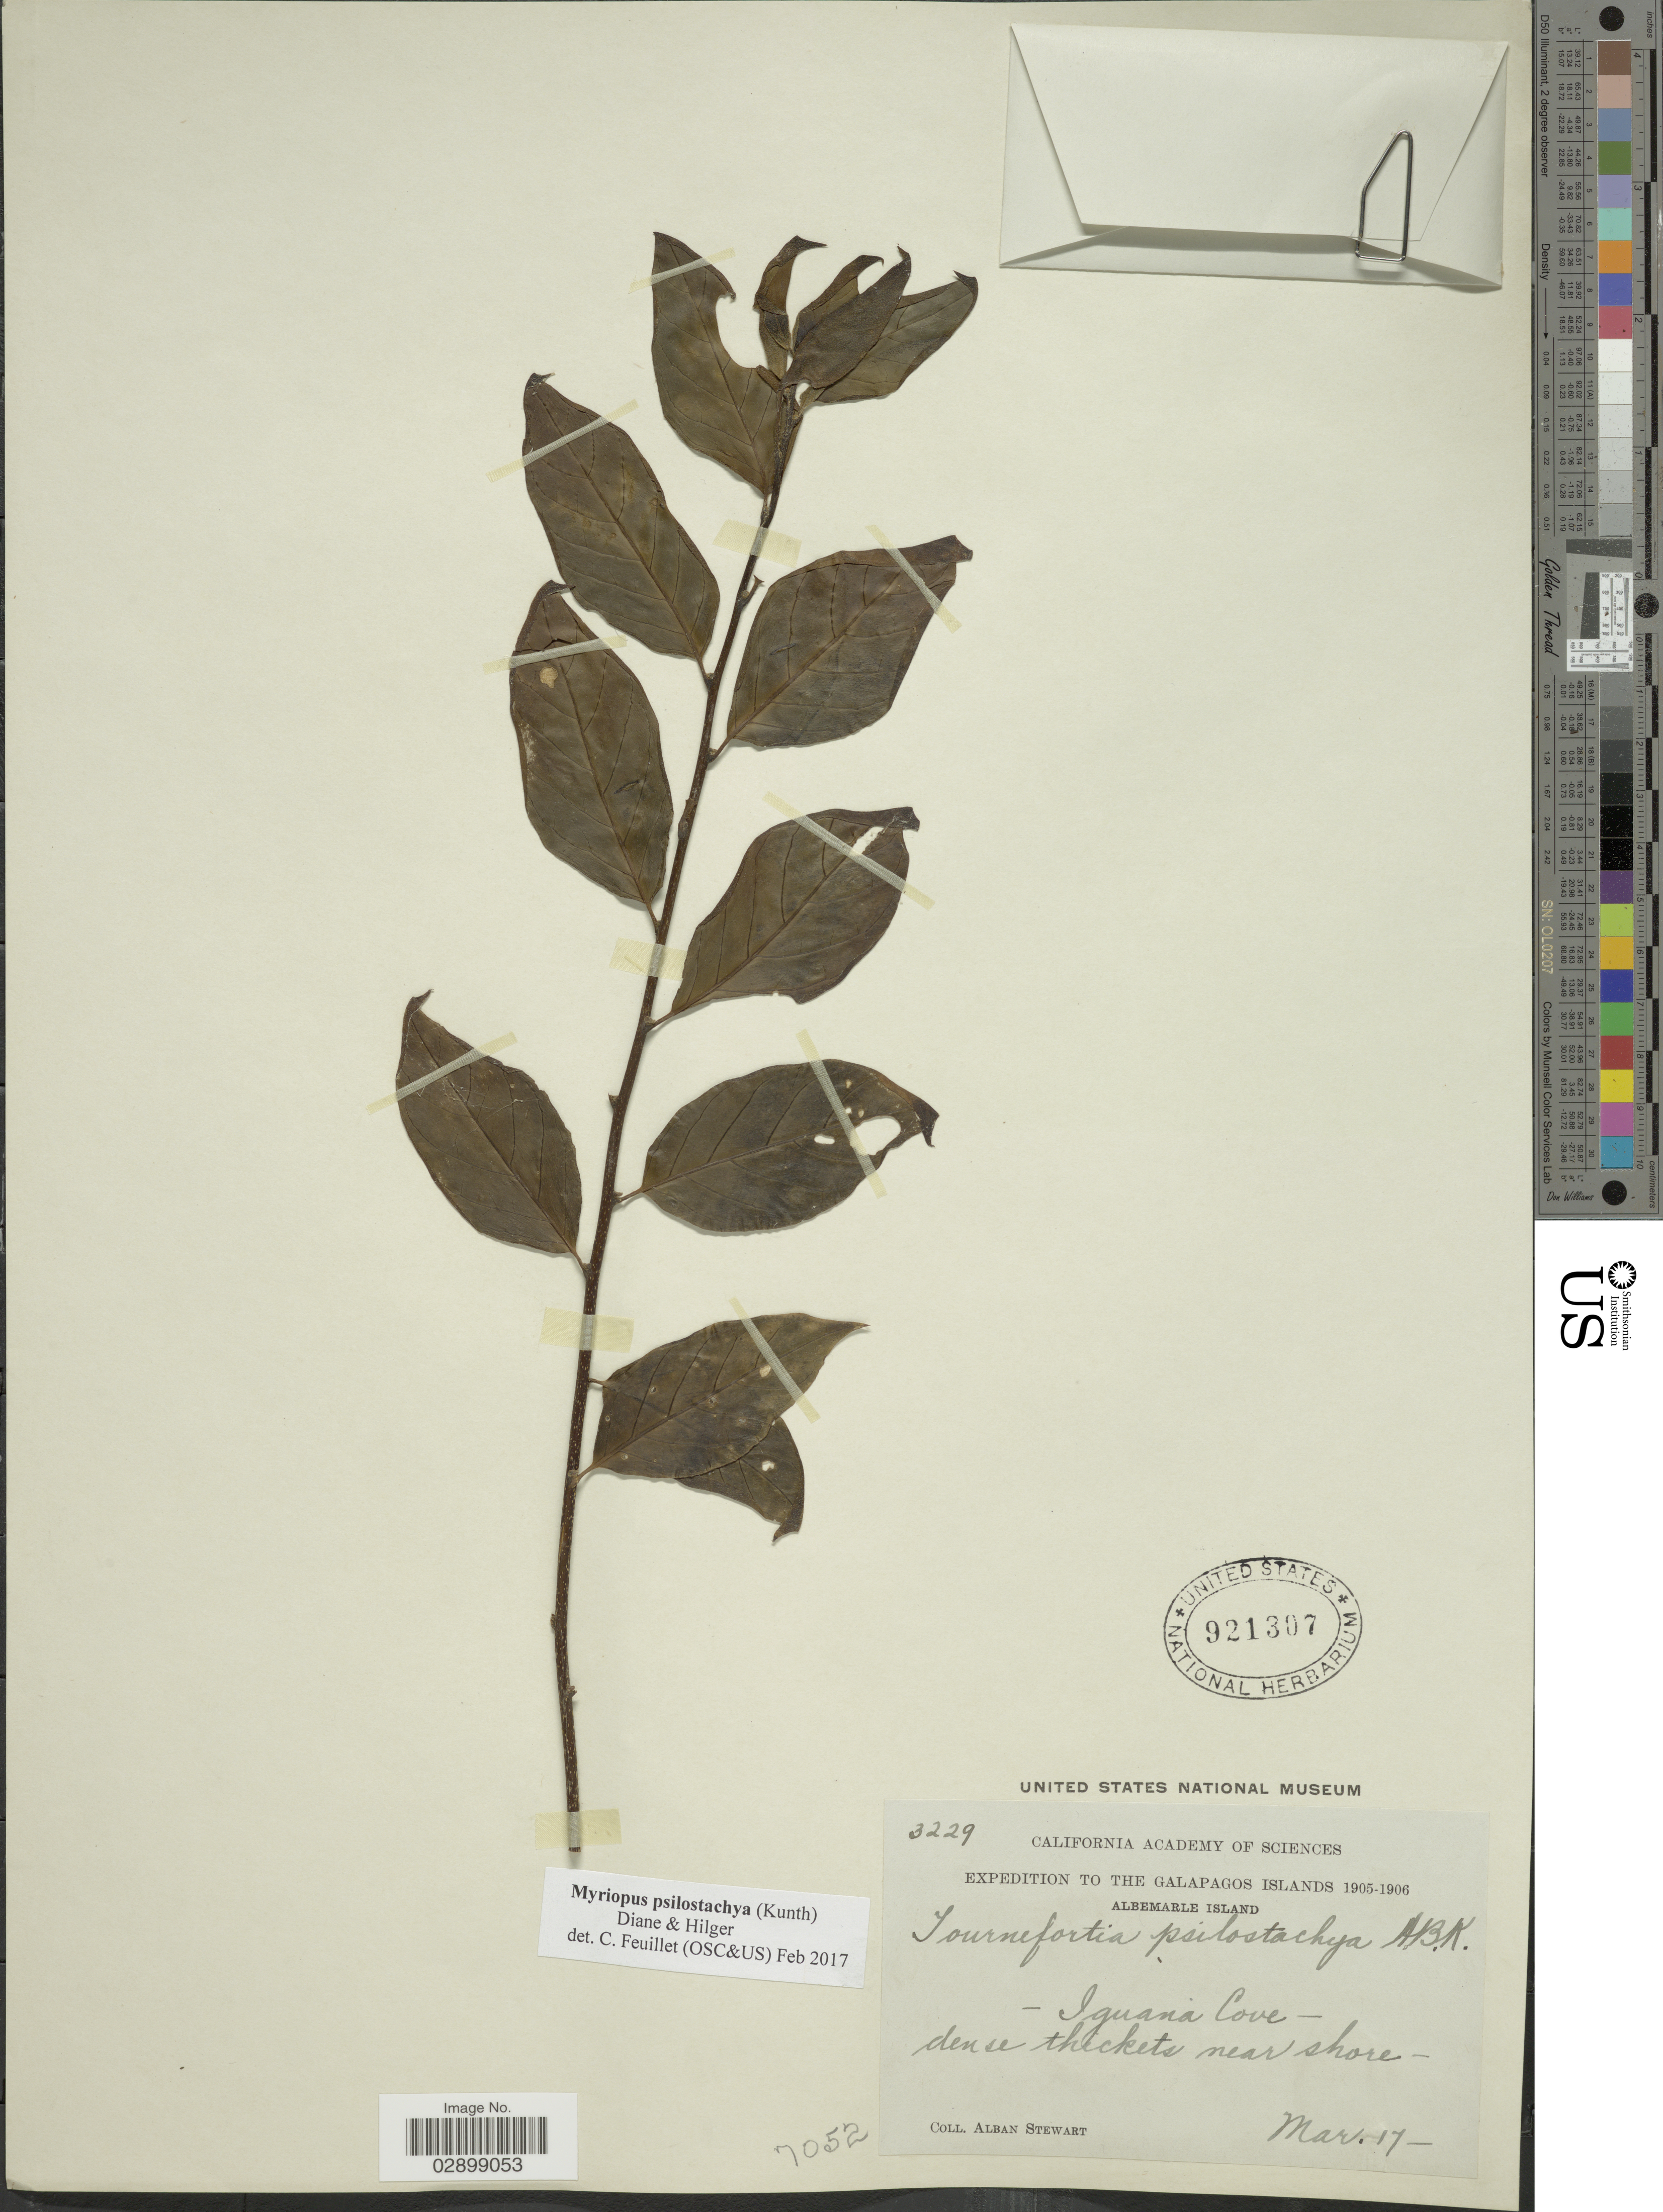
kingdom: Plantae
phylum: Tracheophyta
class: Magnoliopsida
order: Boraginales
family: Heliotropiaceae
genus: Myriopus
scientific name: Myriopus psilostachya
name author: (Kunth) Diane & Hilger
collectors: A. Stewart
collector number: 3229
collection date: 1905-03-17/1906-03-17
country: Ecuador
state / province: Colón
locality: Galapagos Islands. Albemarle Island. - Iguana Cove -.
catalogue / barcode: US 921307